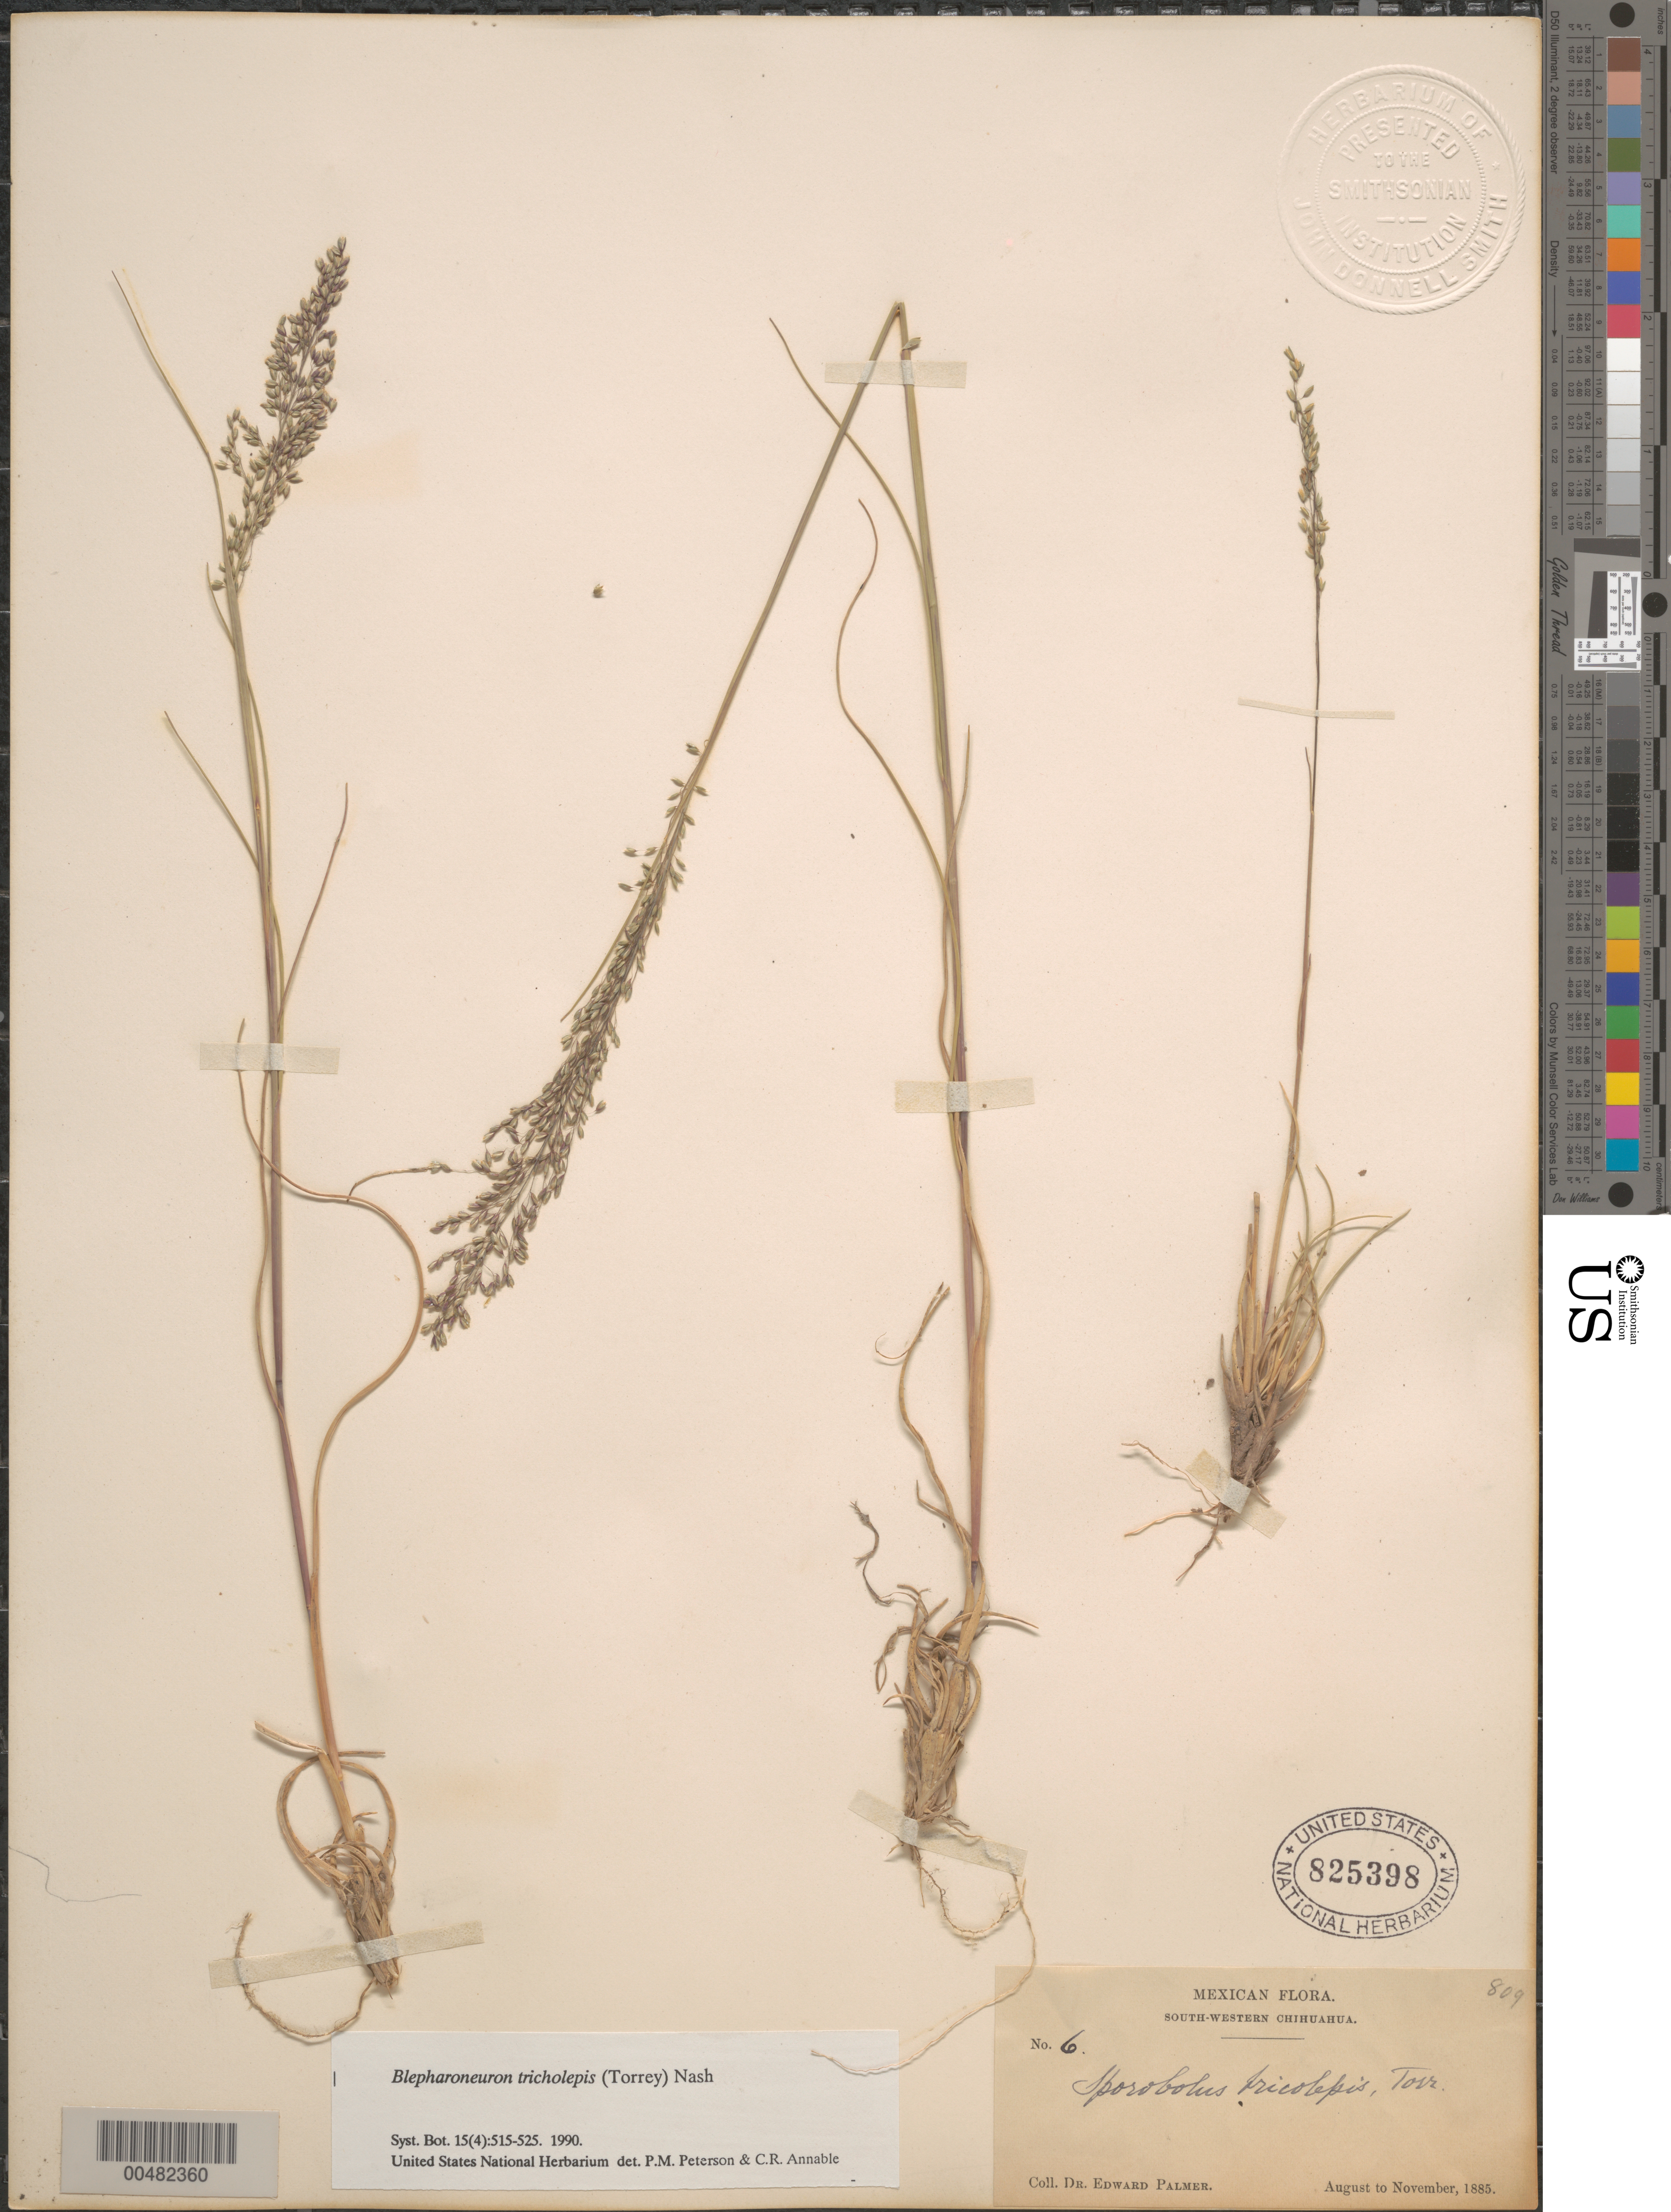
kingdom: Plantae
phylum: Tracheophyta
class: Liliopsida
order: Poales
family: Poaceae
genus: Blepharoneuron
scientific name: Blepharoneuron tricholepis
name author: (Torr.) Nash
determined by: Peterson, P. M.; Annable, C. R.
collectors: E. Palmer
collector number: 6/809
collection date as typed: Aug 1885 to Nov 1885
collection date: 1885-08/1885-11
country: Mexico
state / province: Chihuahua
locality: South-western Chihuahua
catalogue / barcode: US 825398